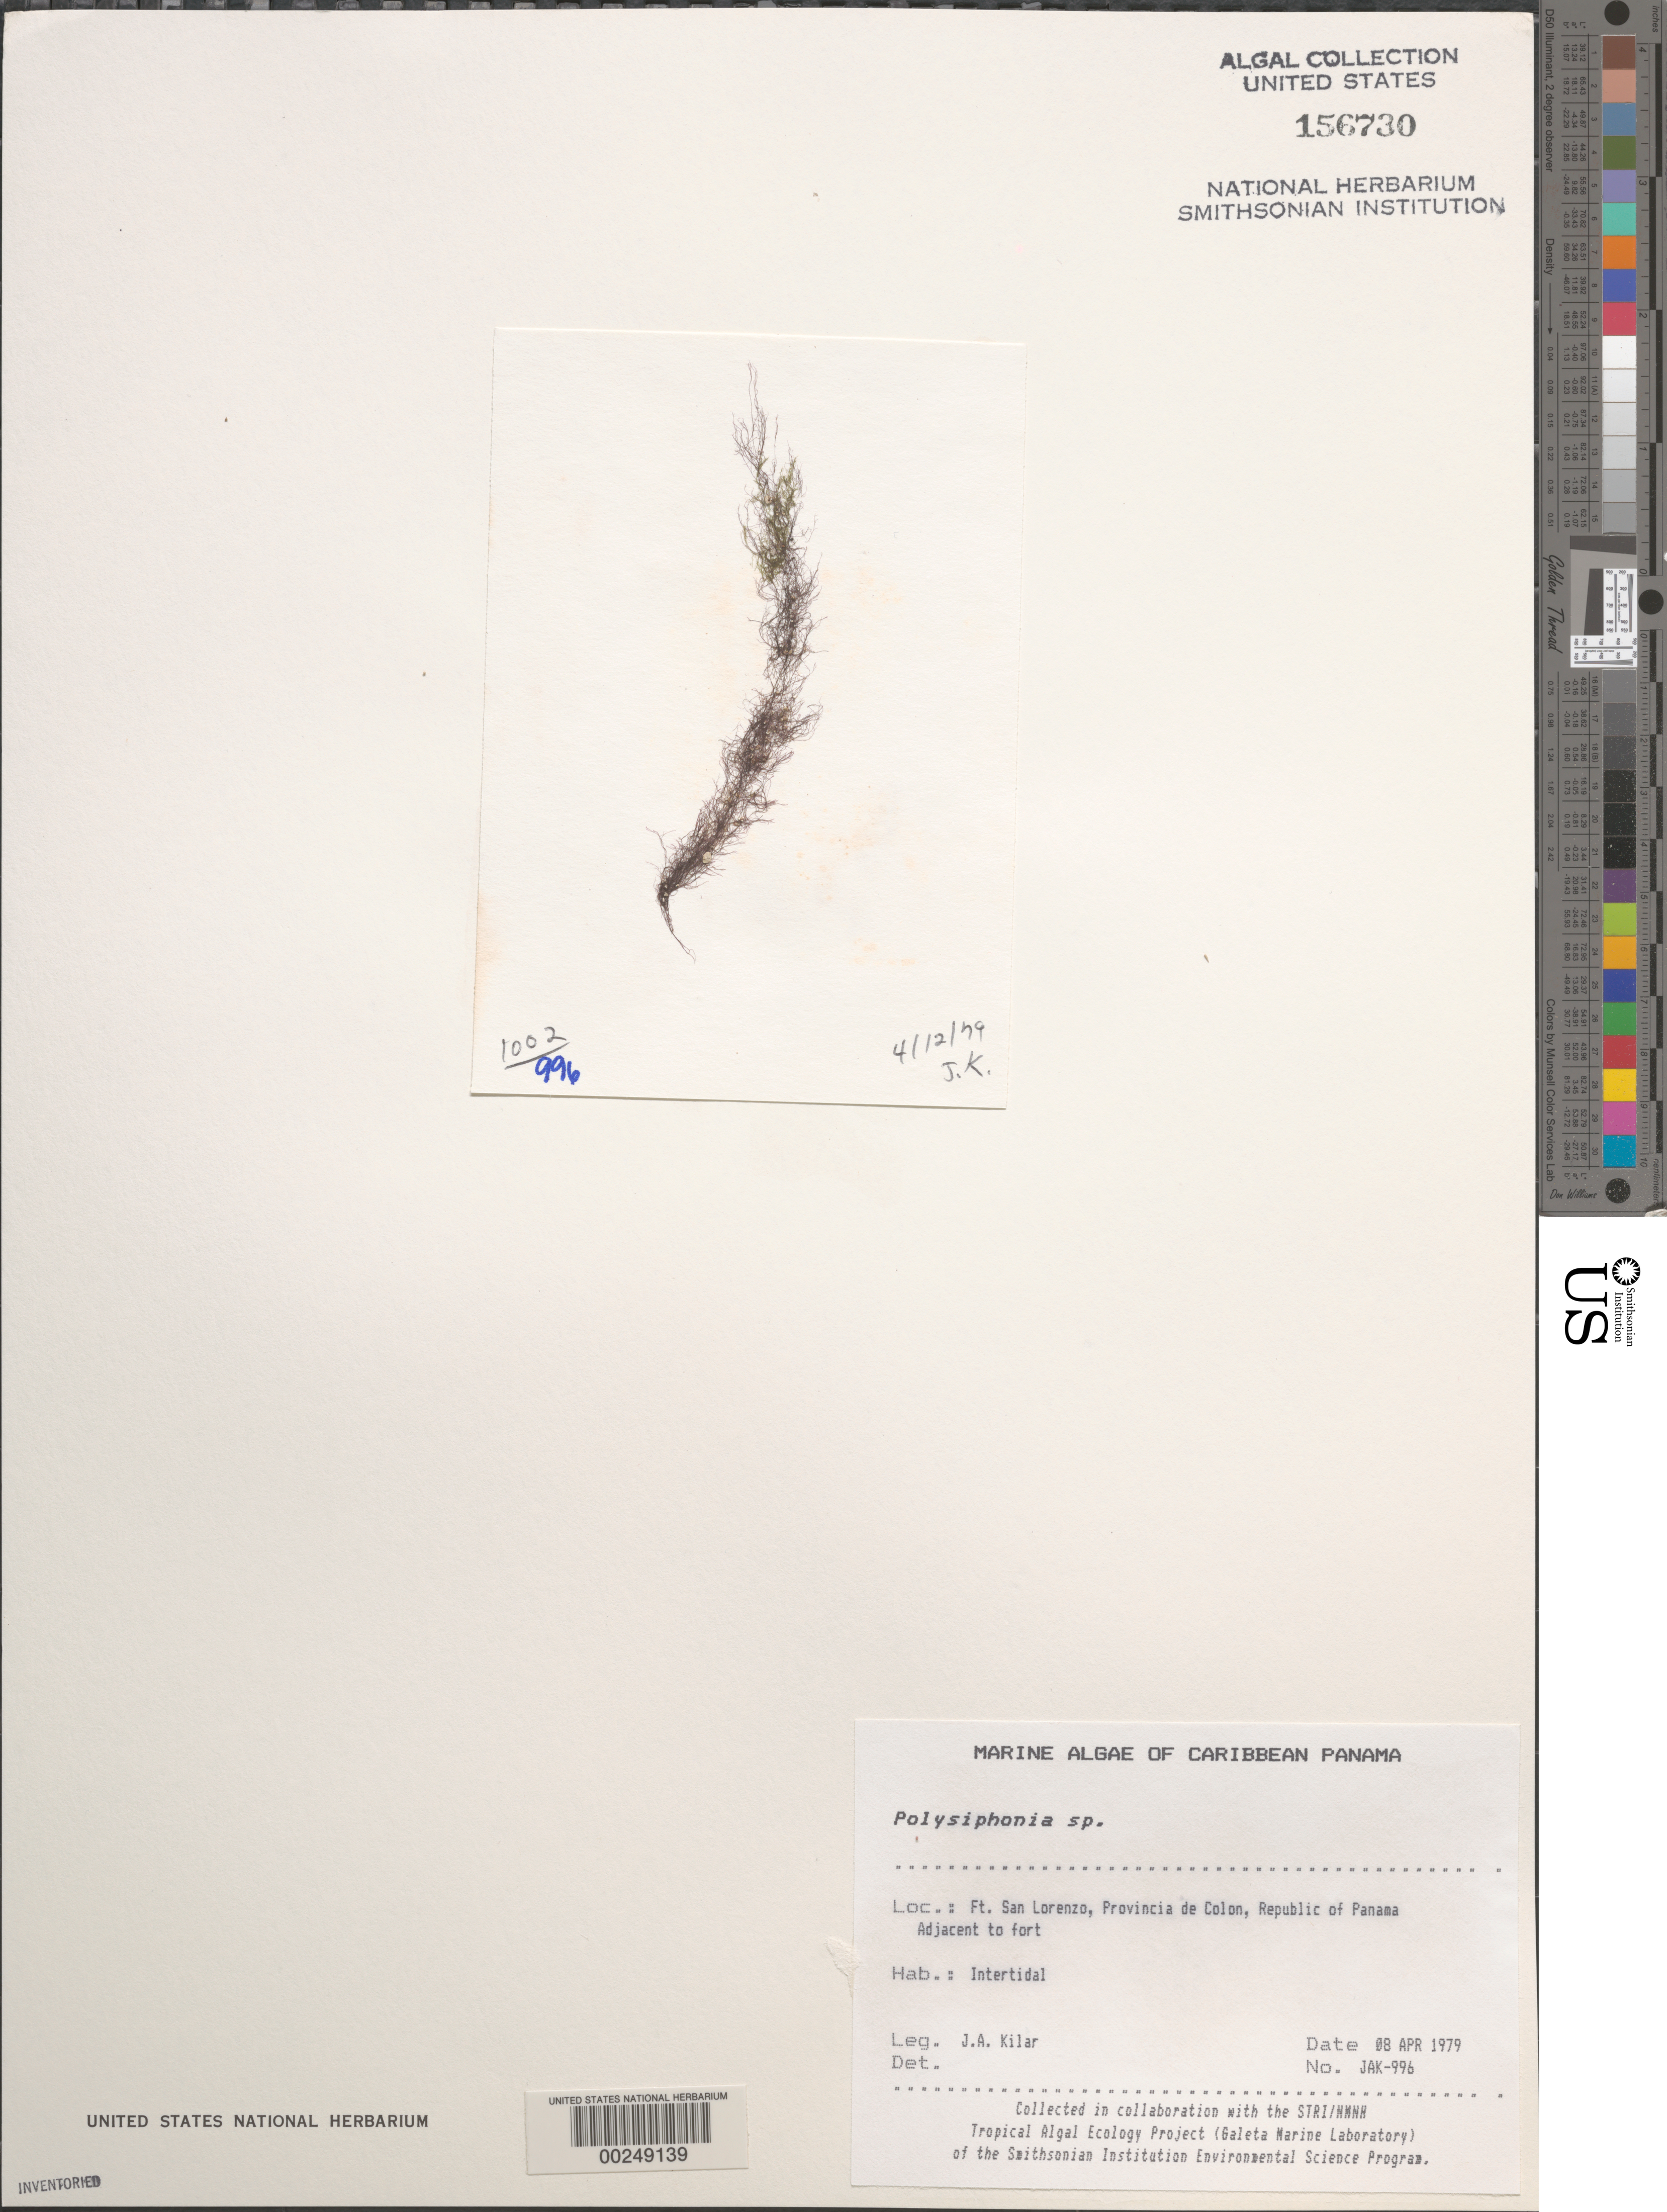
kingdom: Plantae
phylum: Rhodophyta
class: Florideophyceae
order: Ceramiales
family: Rhodomelaceae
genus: Polysiphonia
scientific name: Polysiphonia sp.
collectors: J. A. Kilar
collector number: JAK-996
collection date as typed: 08 Apr 1979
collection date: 1979-04-08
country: Panama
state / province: Colón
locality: Fort San Lorenzo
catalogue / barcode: US 156730